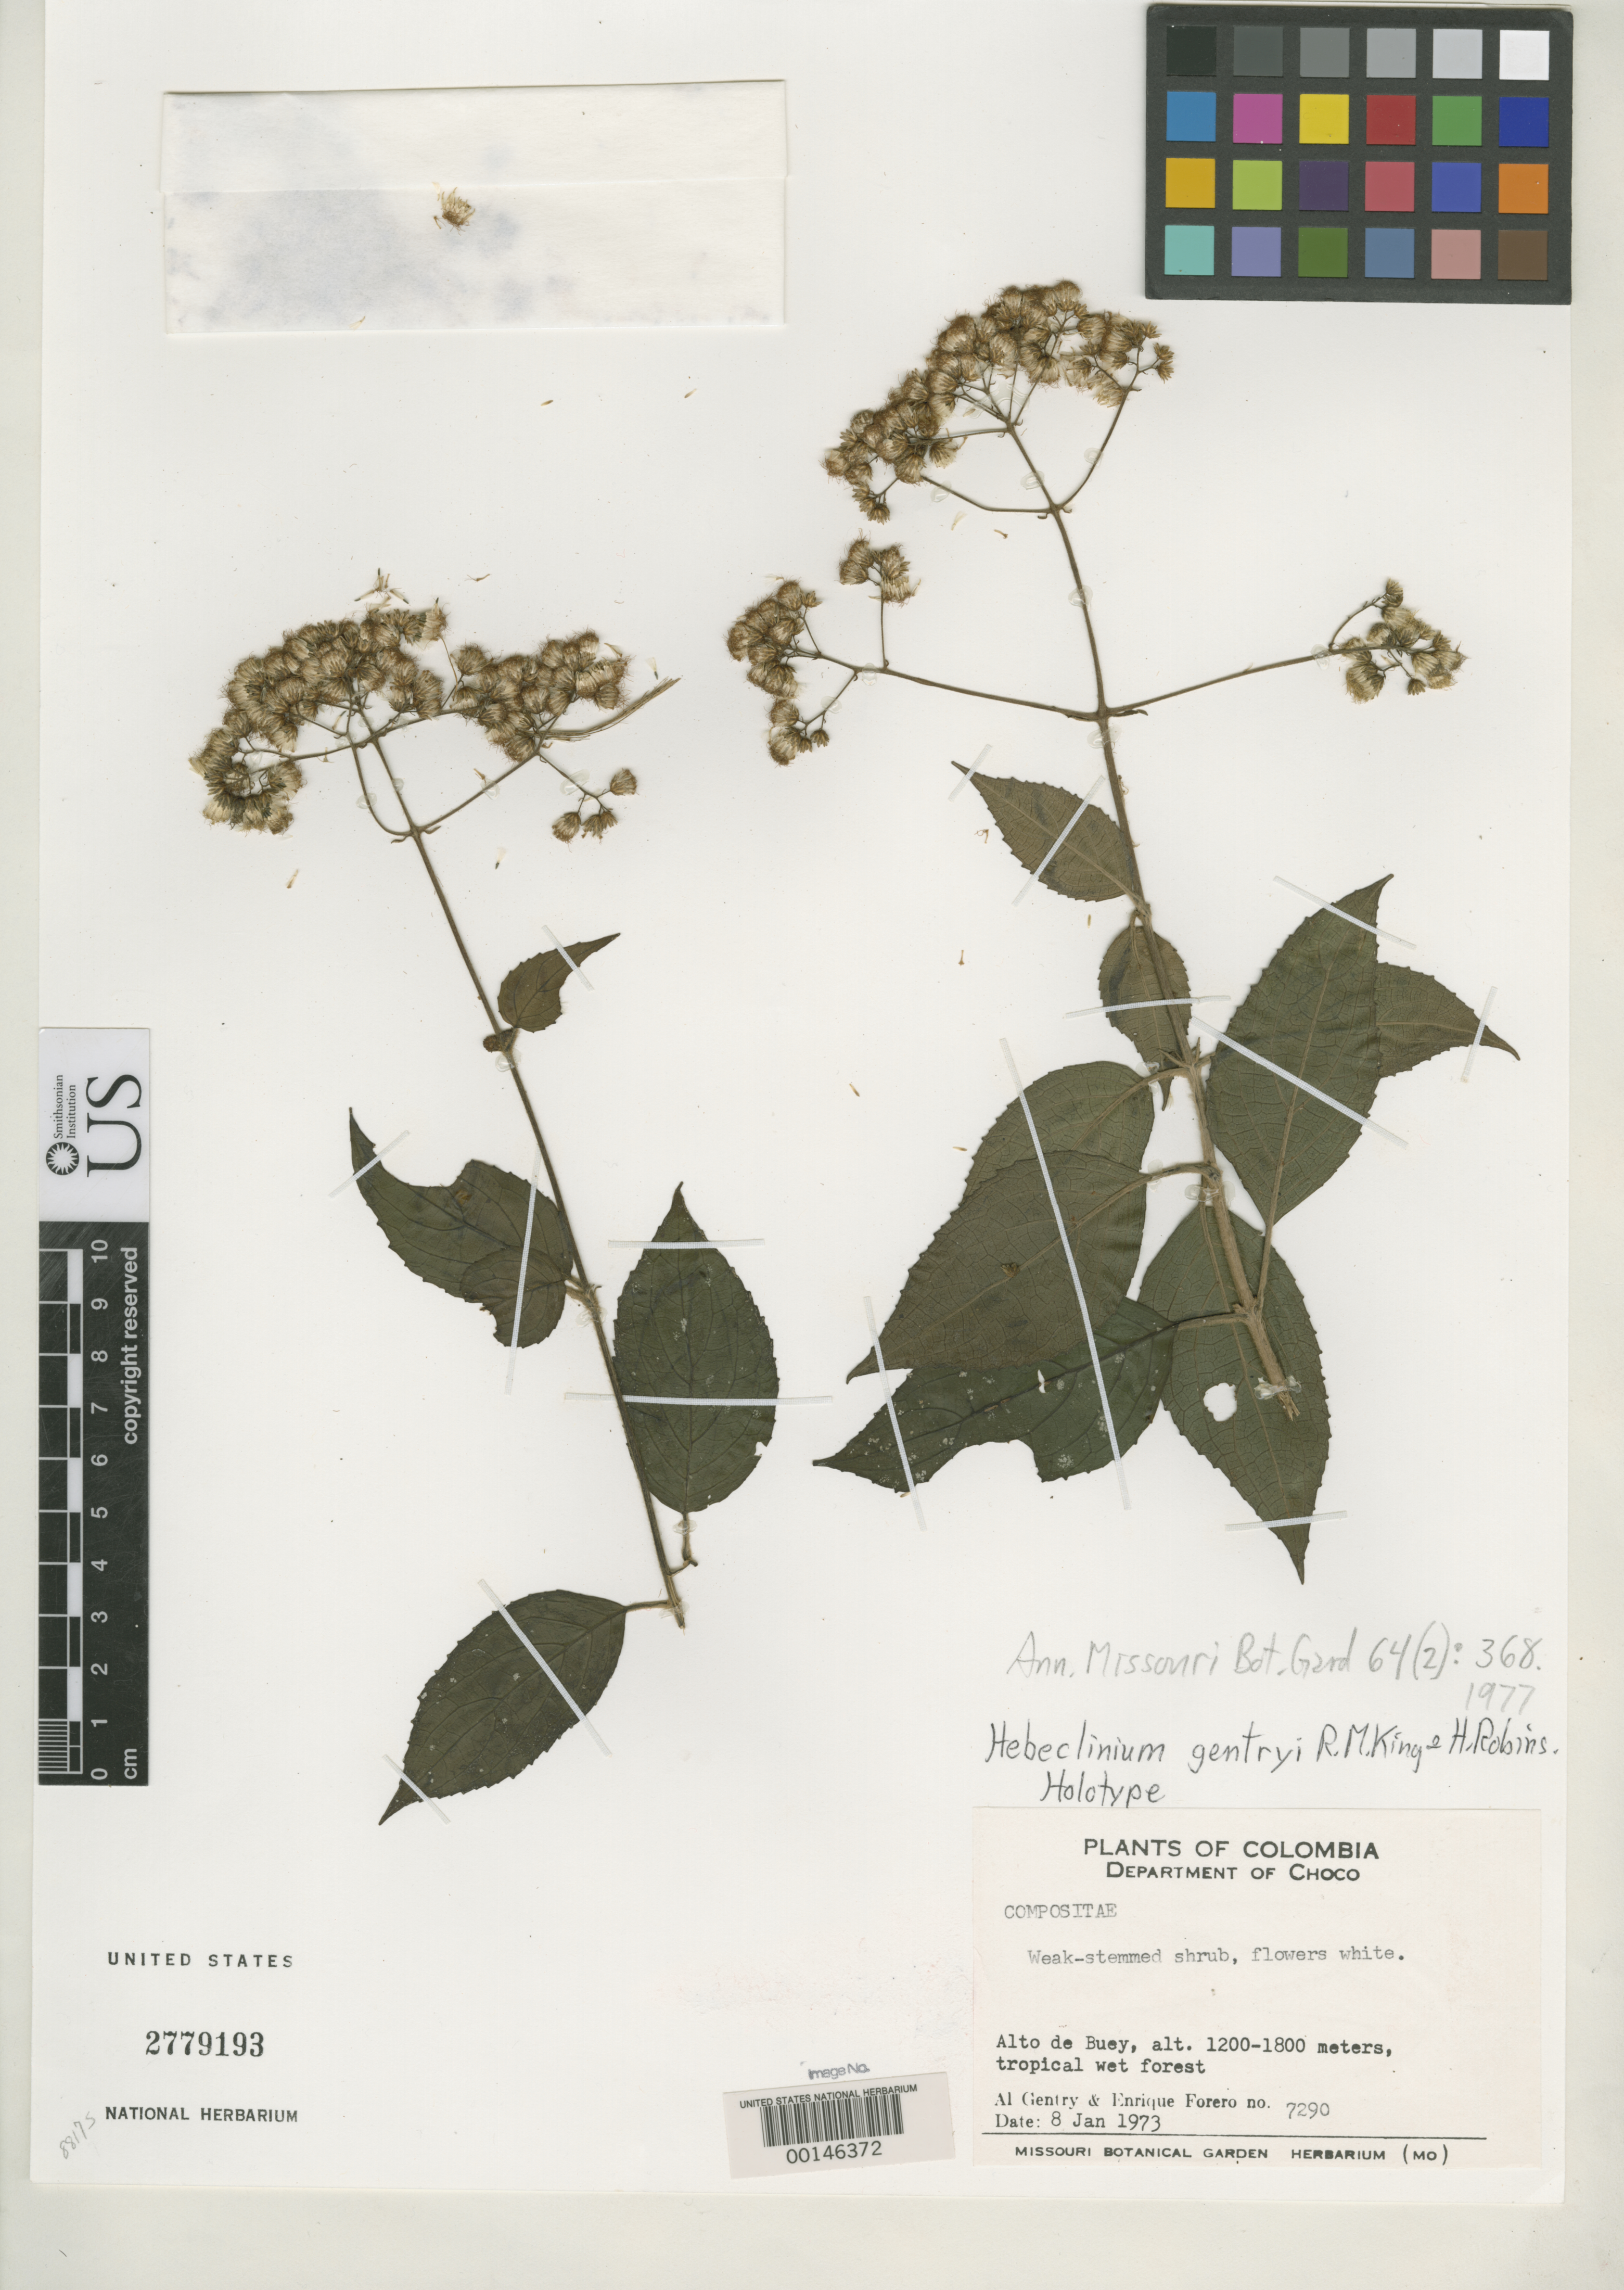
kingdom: Plantae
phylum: Tracheophyta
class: Magnoliopsida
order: Asterales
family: Asteraceae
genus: Hebeclinium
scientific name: Hebeclinium gentryi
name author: R.M. King & H. Rob.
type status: Holotype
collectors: A. H. Gentry & E. Forero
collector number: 7290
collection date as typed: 08 Jan 1973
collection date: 1973-01-08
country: Colombia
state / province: Chocó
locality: Alto de Buey.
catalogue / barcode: US 2779193